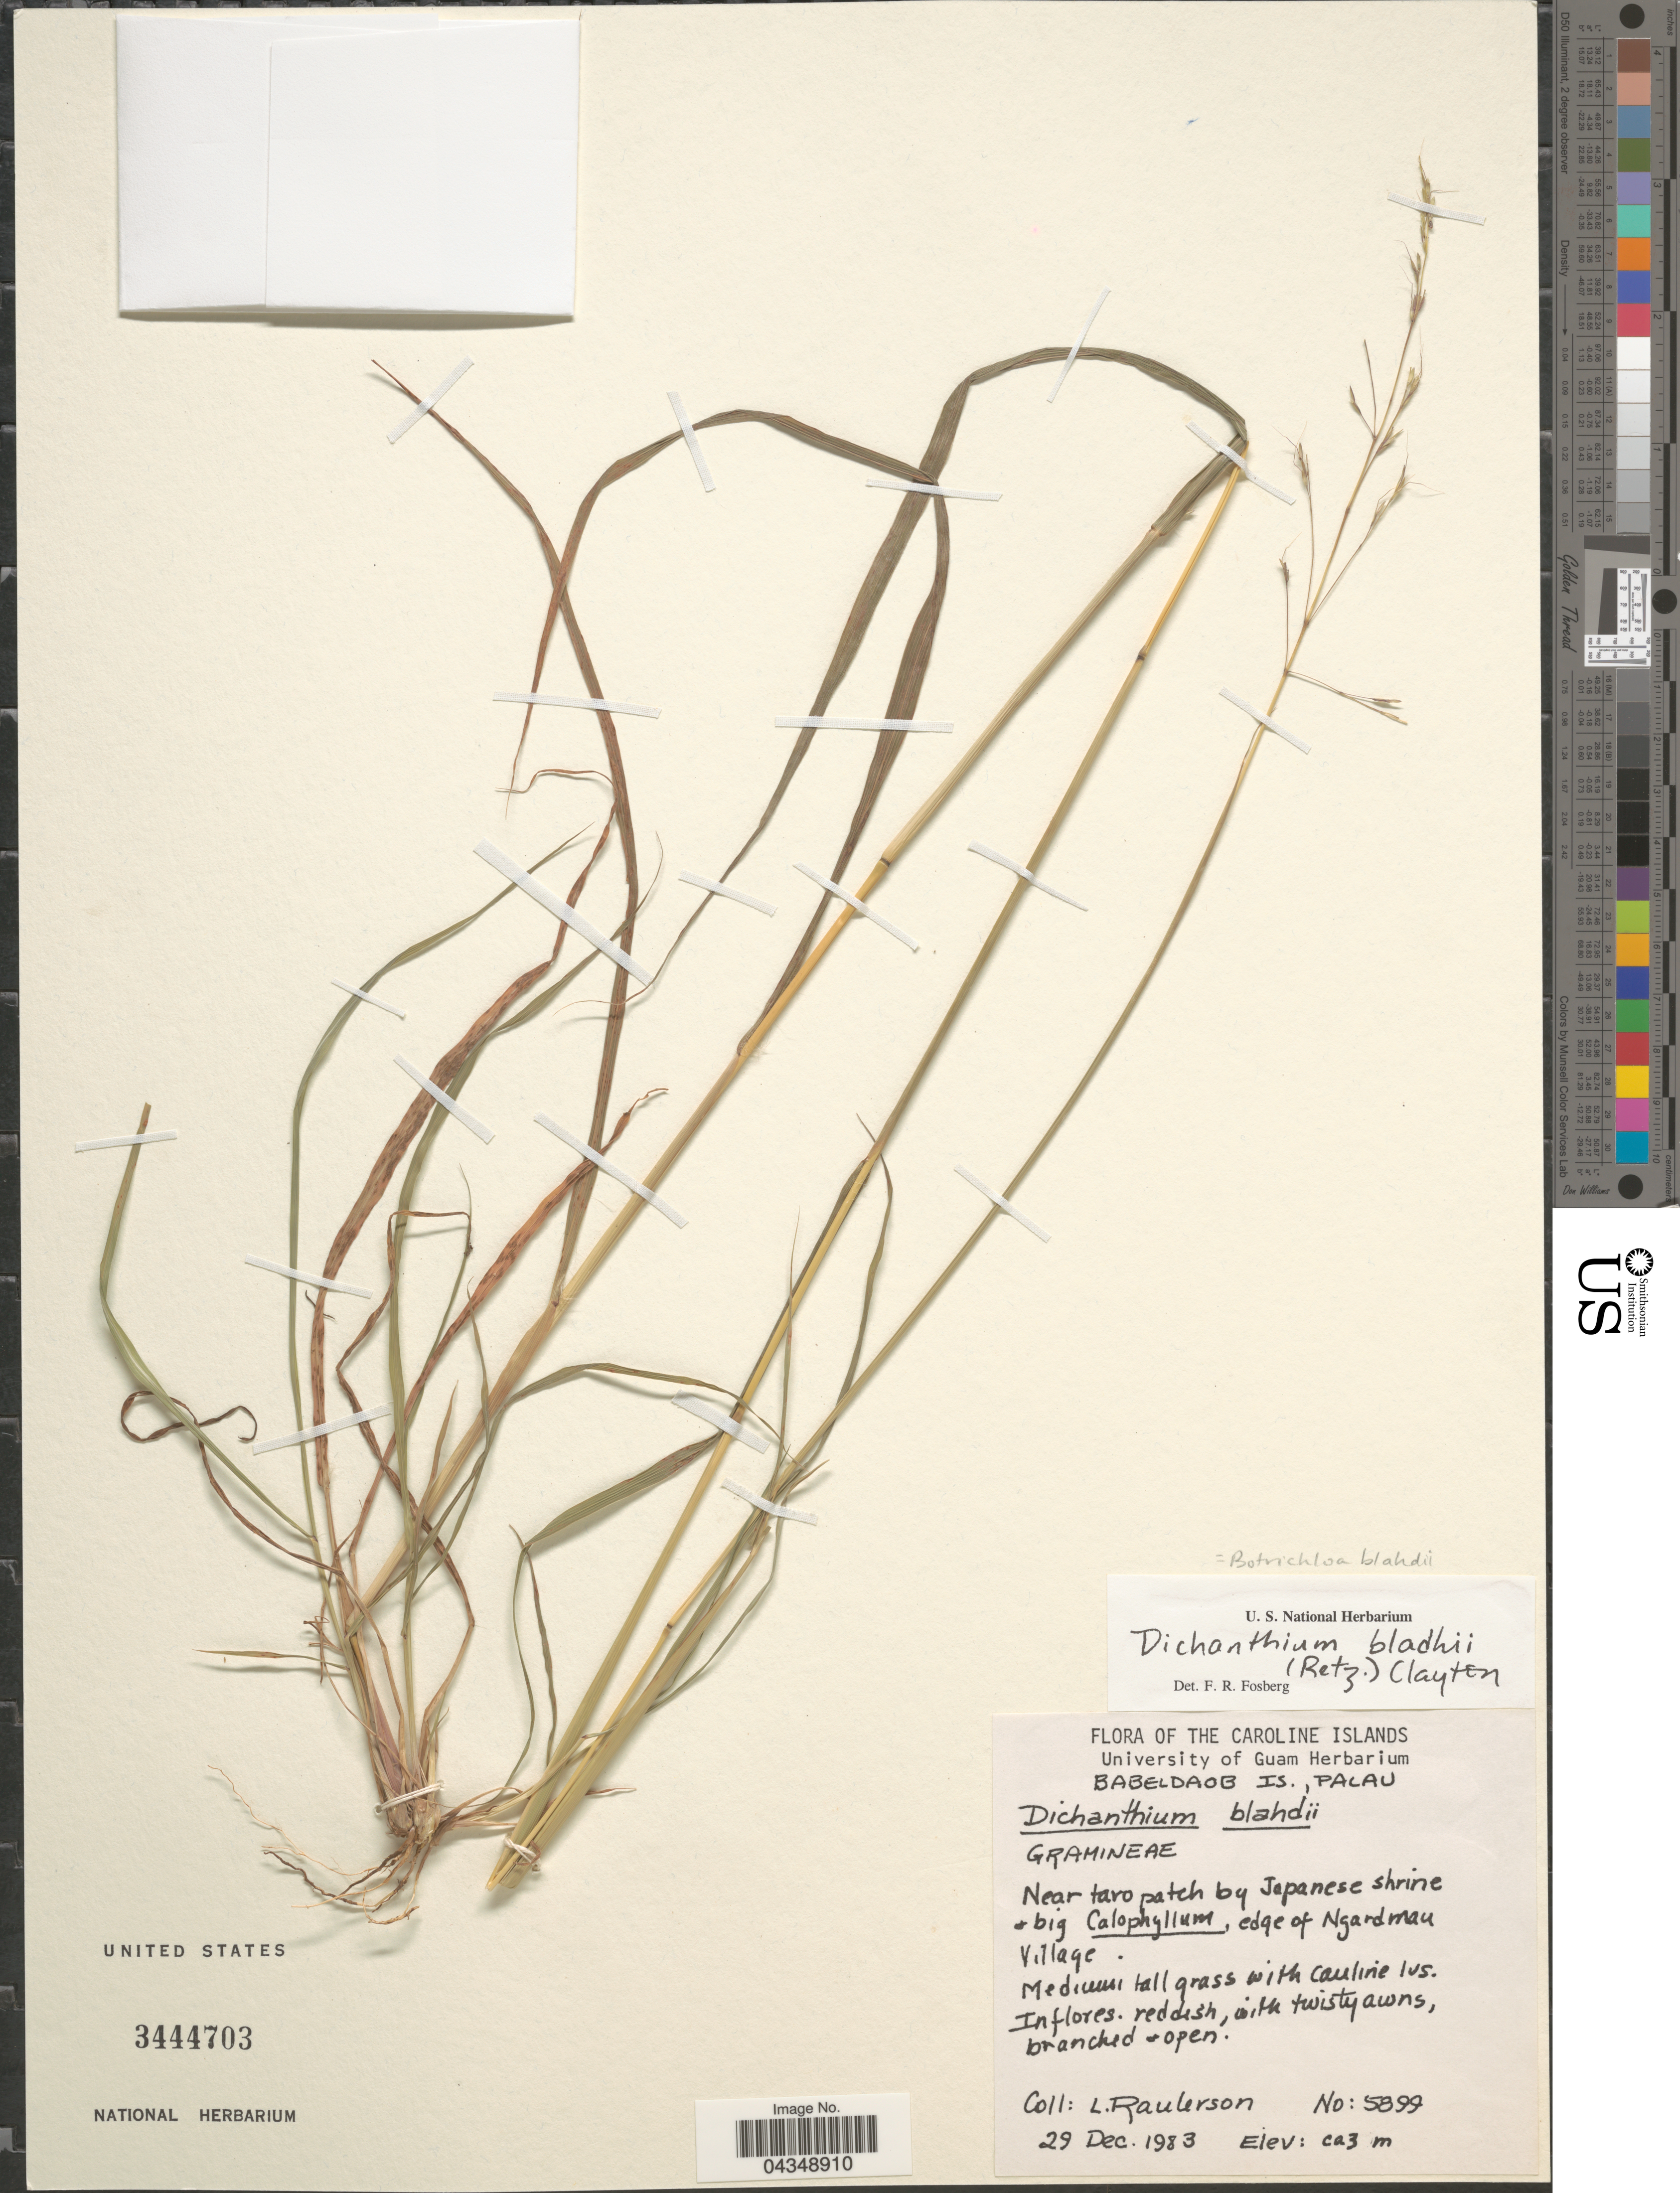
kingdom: Plantae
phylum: Tracheophyta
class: Liliopsida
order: Poales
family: Poaceae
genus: Bothriochloa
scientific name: Bothriochloa bladhii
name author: (Retz.) S.T. Blake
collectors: L. Raulerson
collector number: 5899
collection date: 1983-12-29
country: Palau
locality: The Caroline Islands. Babeldaob Is., Palau. Near taro patch by Japanese shrine. Edge of Ngardmau Village.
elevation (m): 3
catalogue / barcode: US 3444703